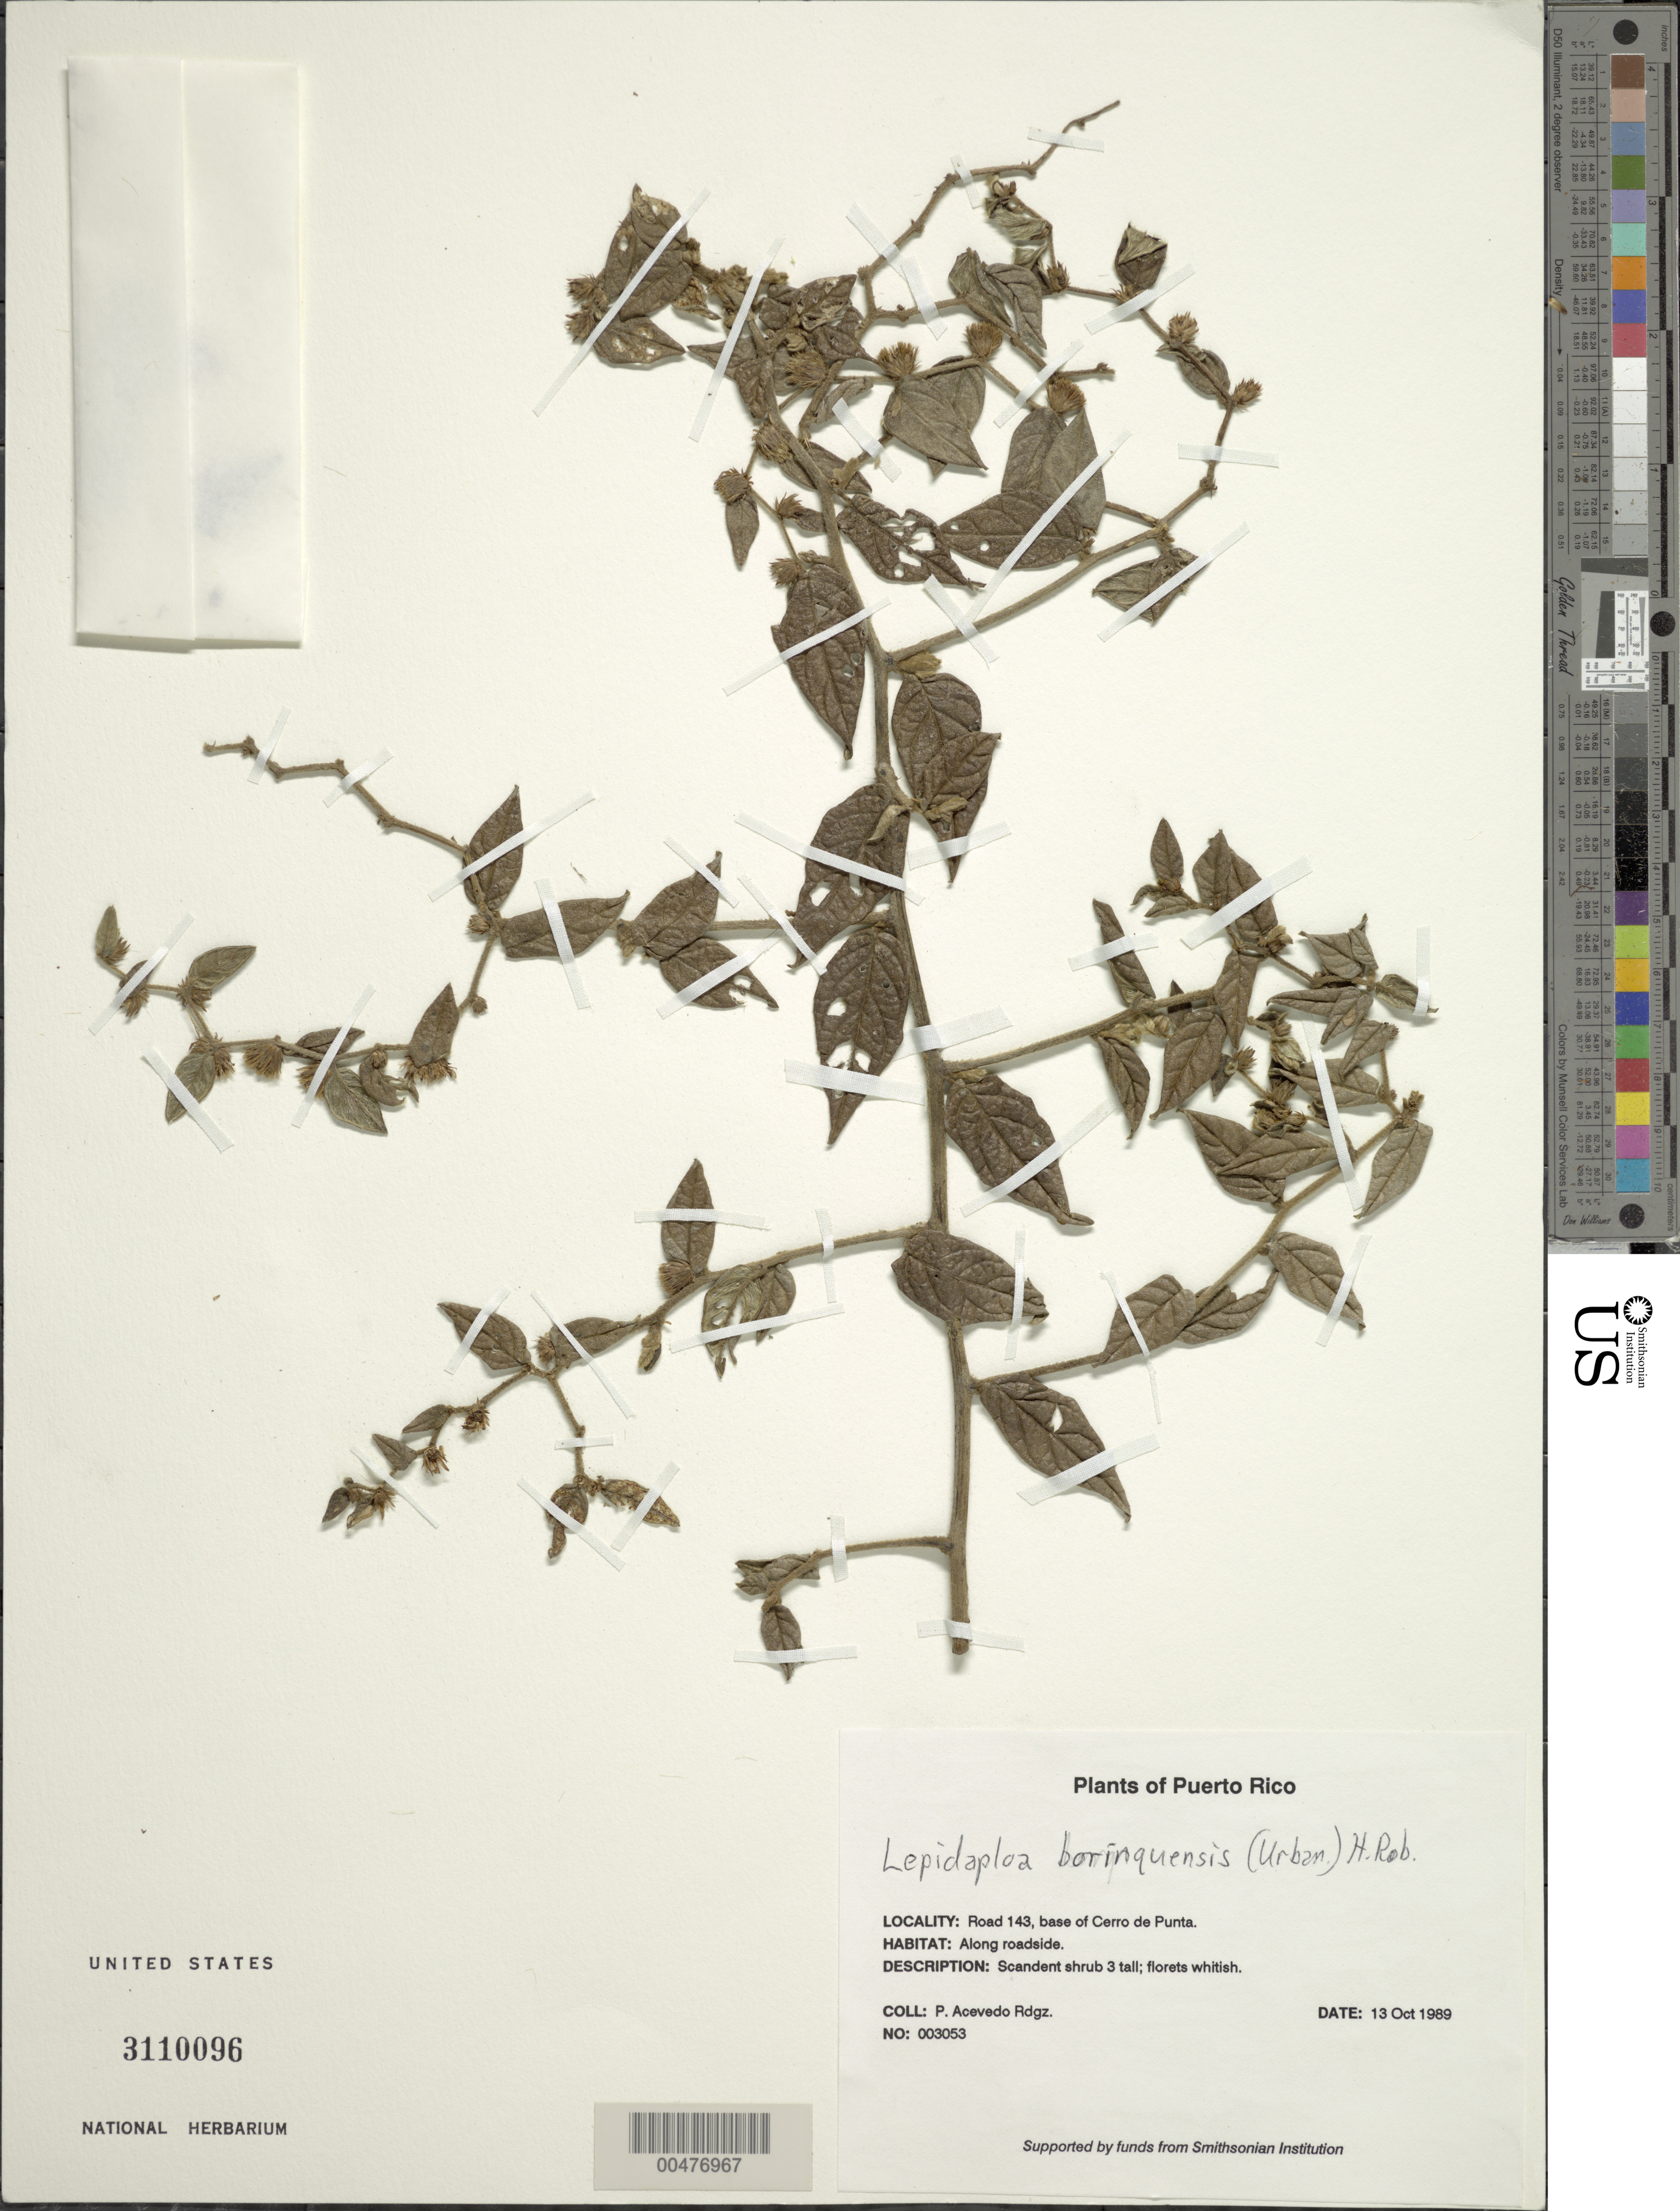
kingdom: Plantae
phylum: Tracheophyta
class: Magnoliopsida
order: Asterales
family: Asteraceae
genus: Lepidaploa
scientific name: Lepidaploa borinquensis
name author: (Urb.) H. Rob.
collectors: P. Acevedo-Rodr.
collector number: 3053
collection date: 1989-10-13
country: Puerto Rico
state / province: Cerro de Punta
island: Puerto Rico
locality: Road 143, base of Cerro de Punta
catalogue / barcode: US 3110096